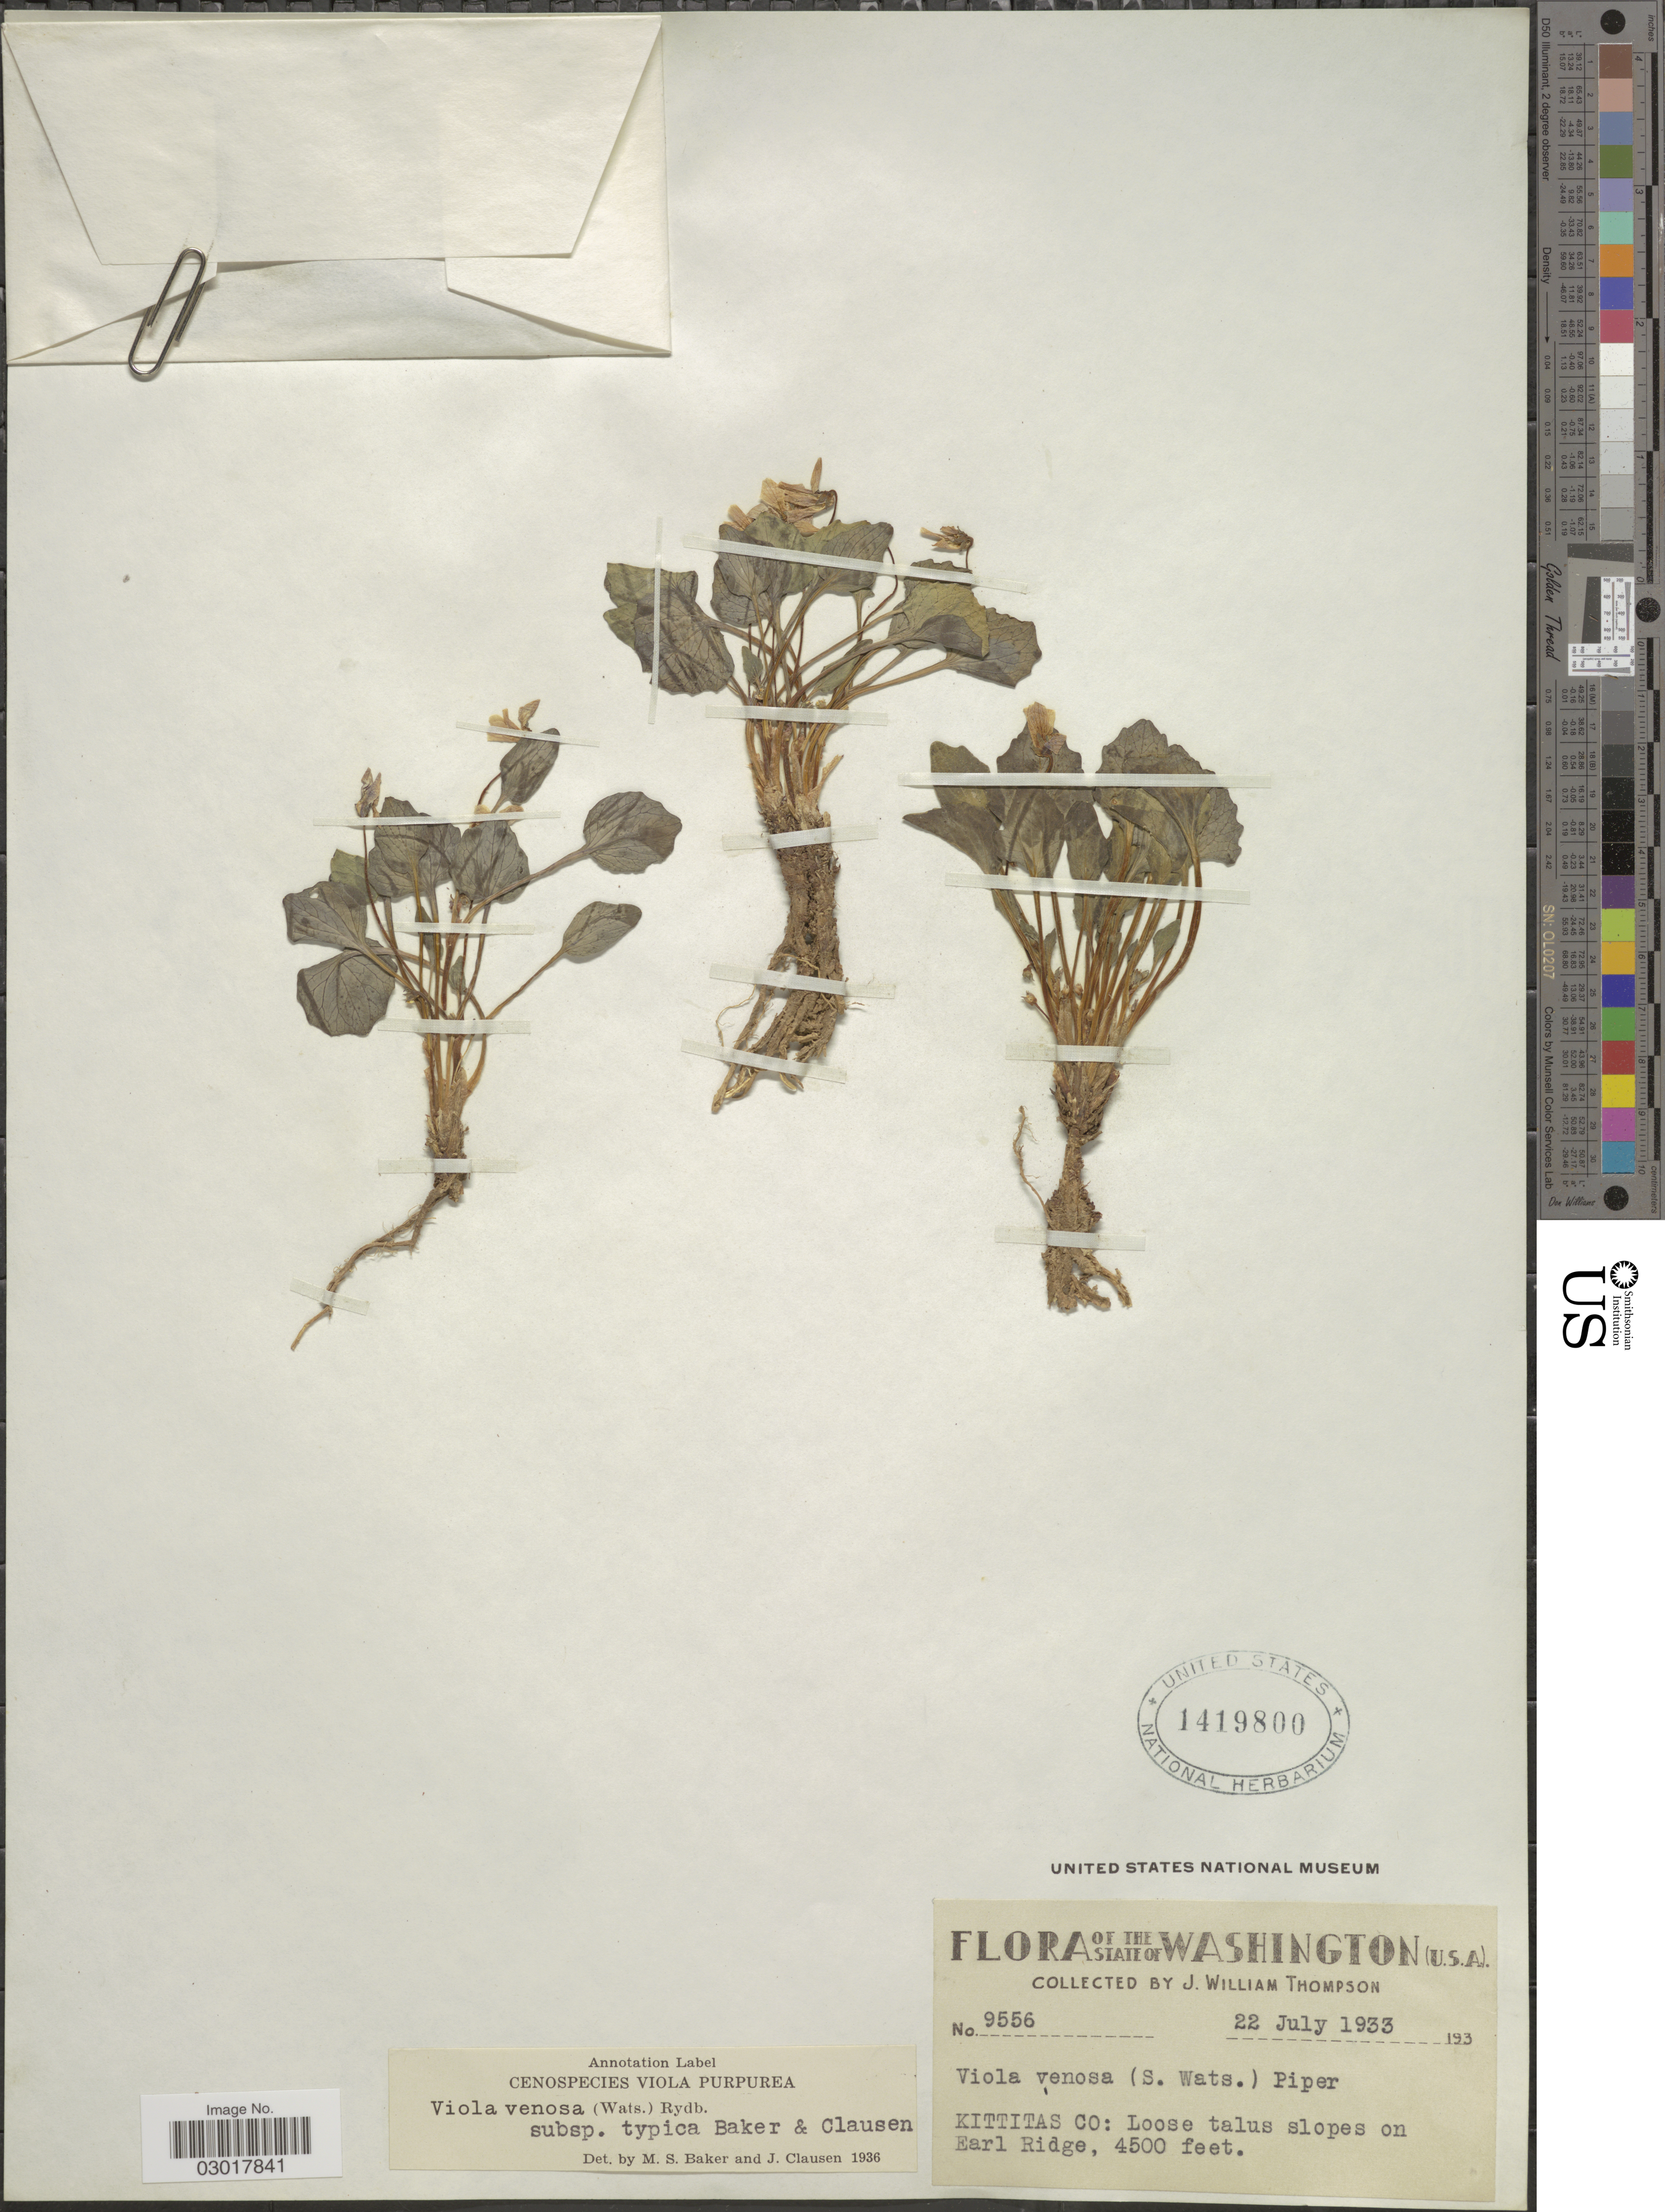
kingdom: Plantae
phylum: Tracheophyta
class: Magnoliopsida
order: Malpighiales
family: Violaceae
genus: Viola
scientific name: Viola venosa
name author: (S. Watson) Rydb.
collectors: J. W. Thompson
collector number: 9556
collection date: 1933-07-22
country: United States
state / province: Washington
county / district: Kittitas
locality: Kittitas Co: Loose talus slopes on Earl Ridge.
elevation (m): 1372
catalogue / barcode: US 1419800